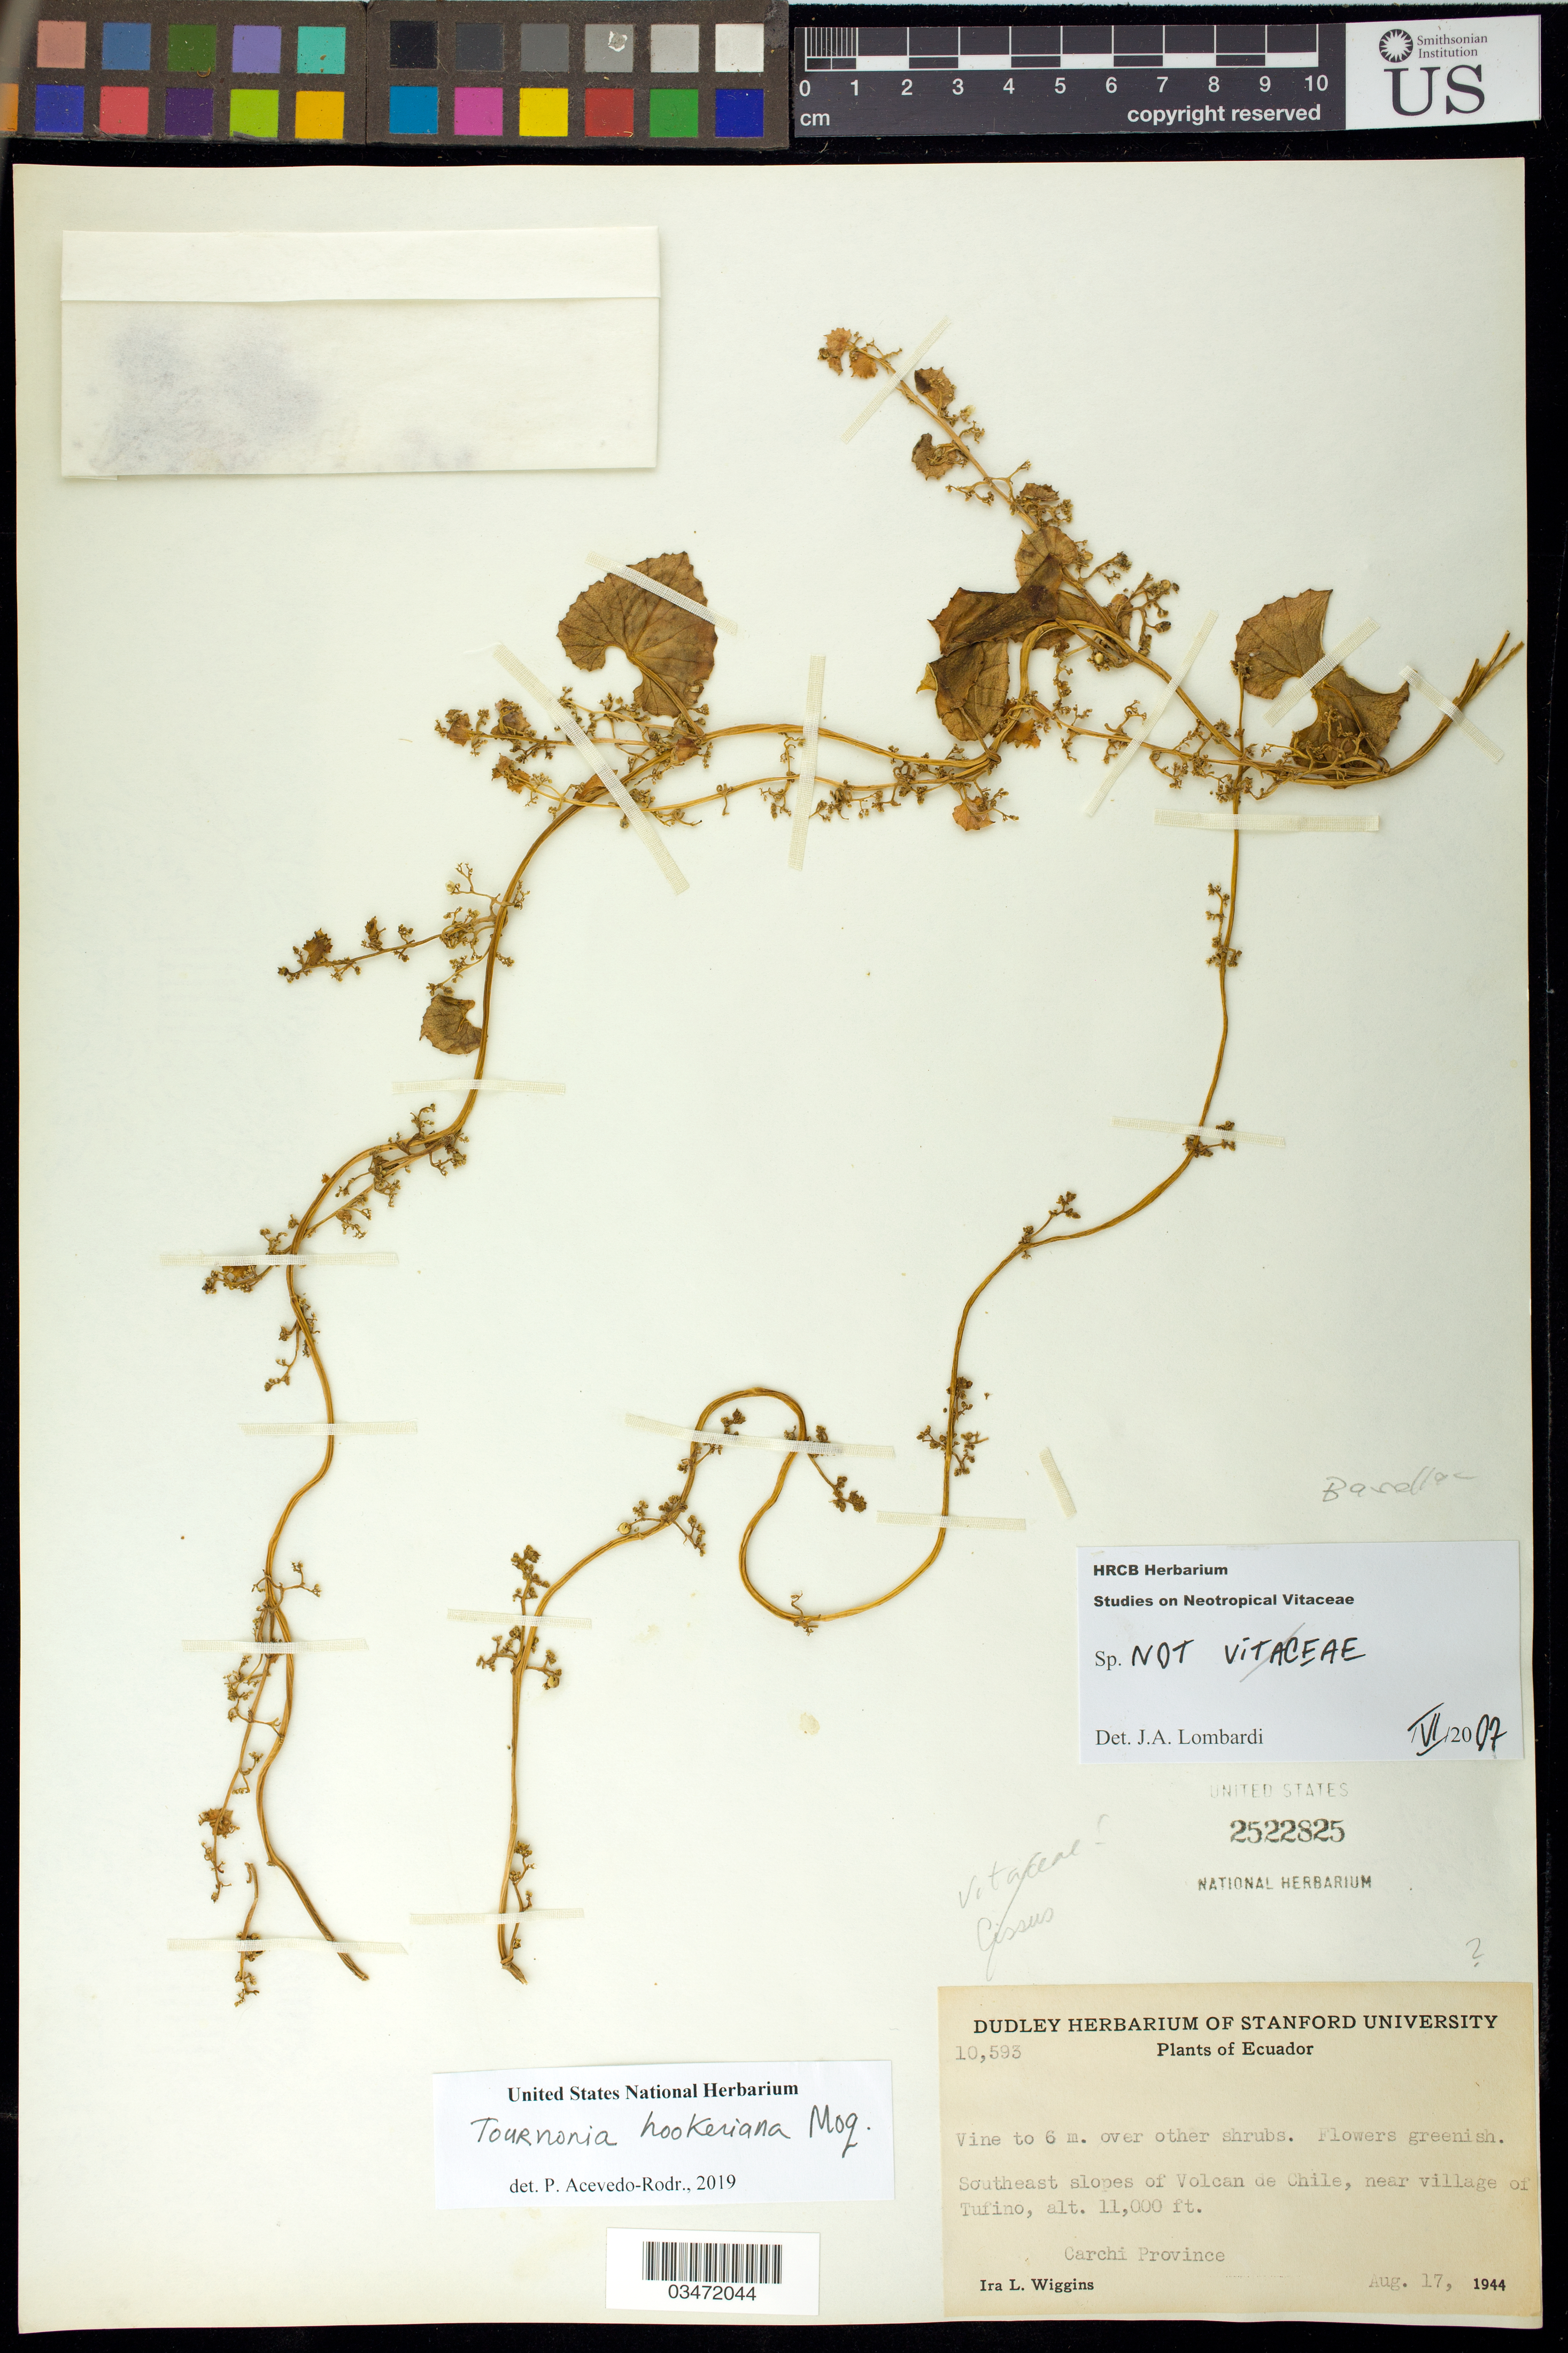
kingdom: Plantae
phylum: Tracheophyta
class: Magnoliopsida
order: Caryophyllales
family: Basellaceae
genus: Tournonia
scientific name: Tournonia hookeriana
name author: Moq.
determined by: Acevedo-Rodríguez, P., (BOT), Smithsonian Institution - National Museum of Natural History (UNITED STATES)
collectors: I. L. Wiggins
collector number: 10593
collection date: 1944-08-17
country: Ecuador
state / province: Carchi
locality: Volcan de Chile, SE slopes, near village of Tufino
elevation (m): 3353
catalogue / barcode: US 2522825